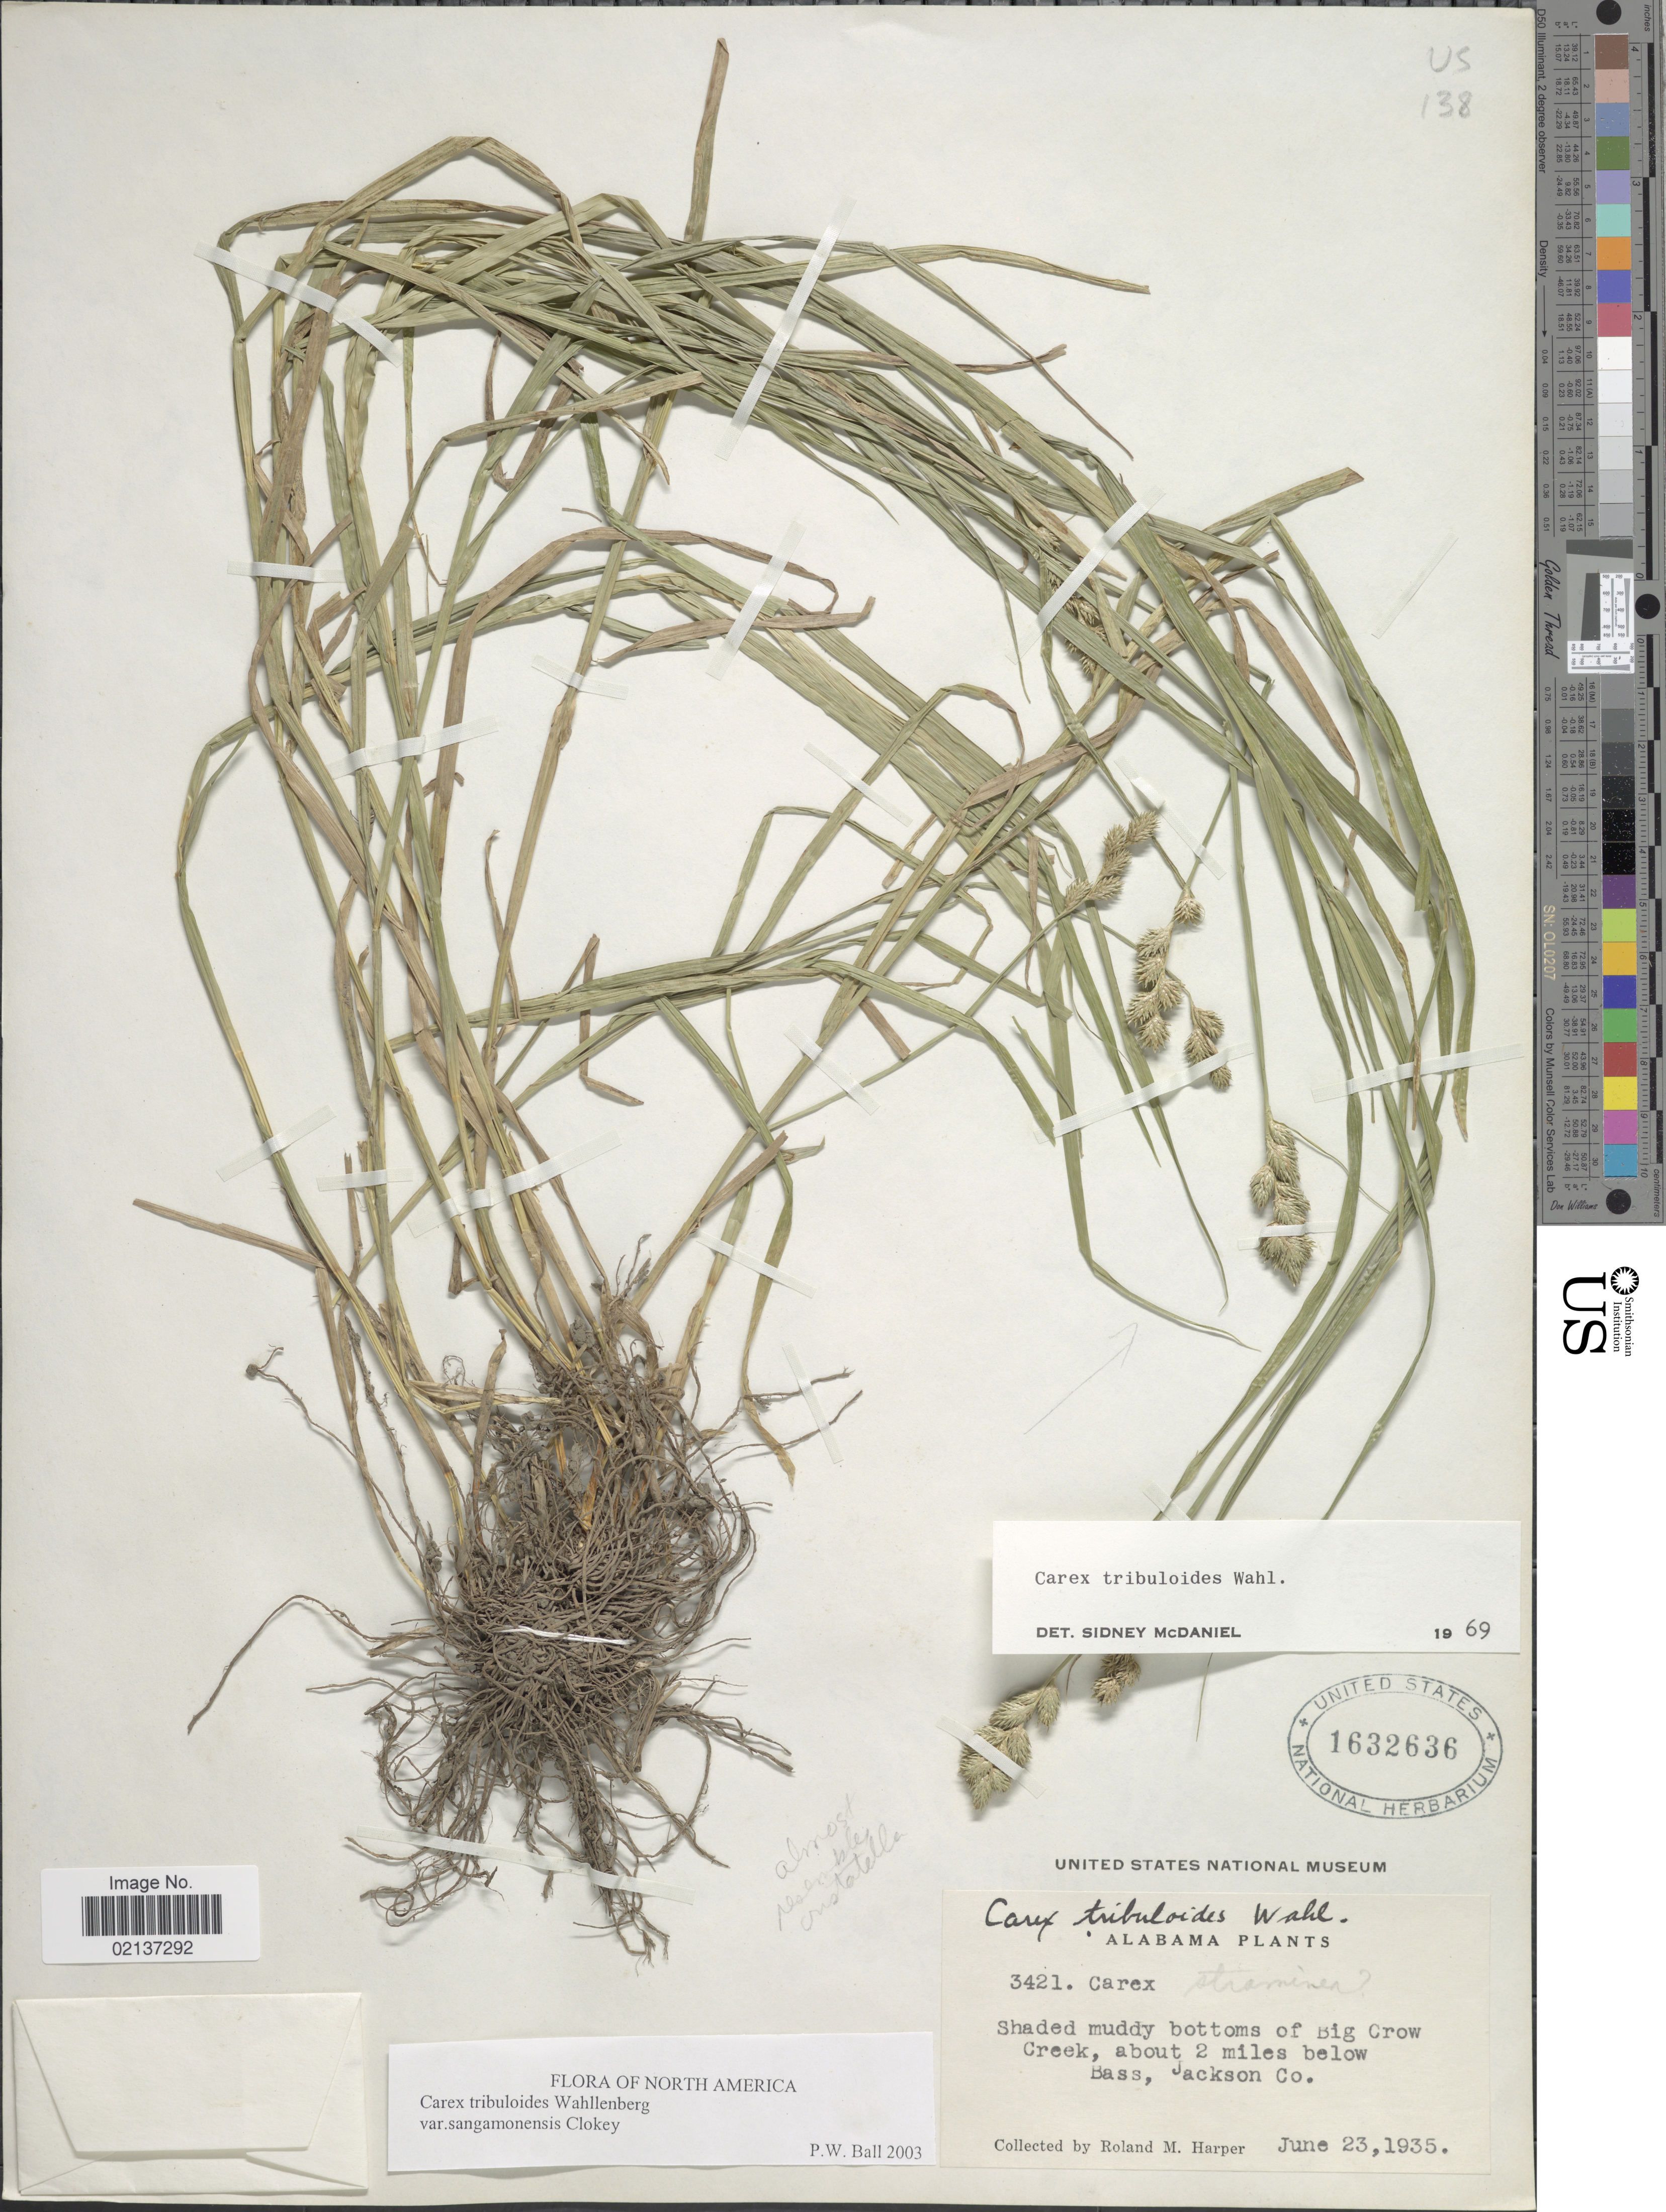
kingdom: Plantae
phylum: Tracheophyta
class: Liliopsida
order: Poales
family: Cyperaceae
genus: Carex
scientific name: Carex tribuloides var. sangamonensis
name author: Clokey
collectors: R. M. Harper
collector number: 3421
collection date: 1935-06-23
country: United States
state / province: Alabama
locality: Shaded muddy bottoms of Big Crow Creek, about 2 miles below Bass, Jackson Co.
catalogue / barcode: US 1632636